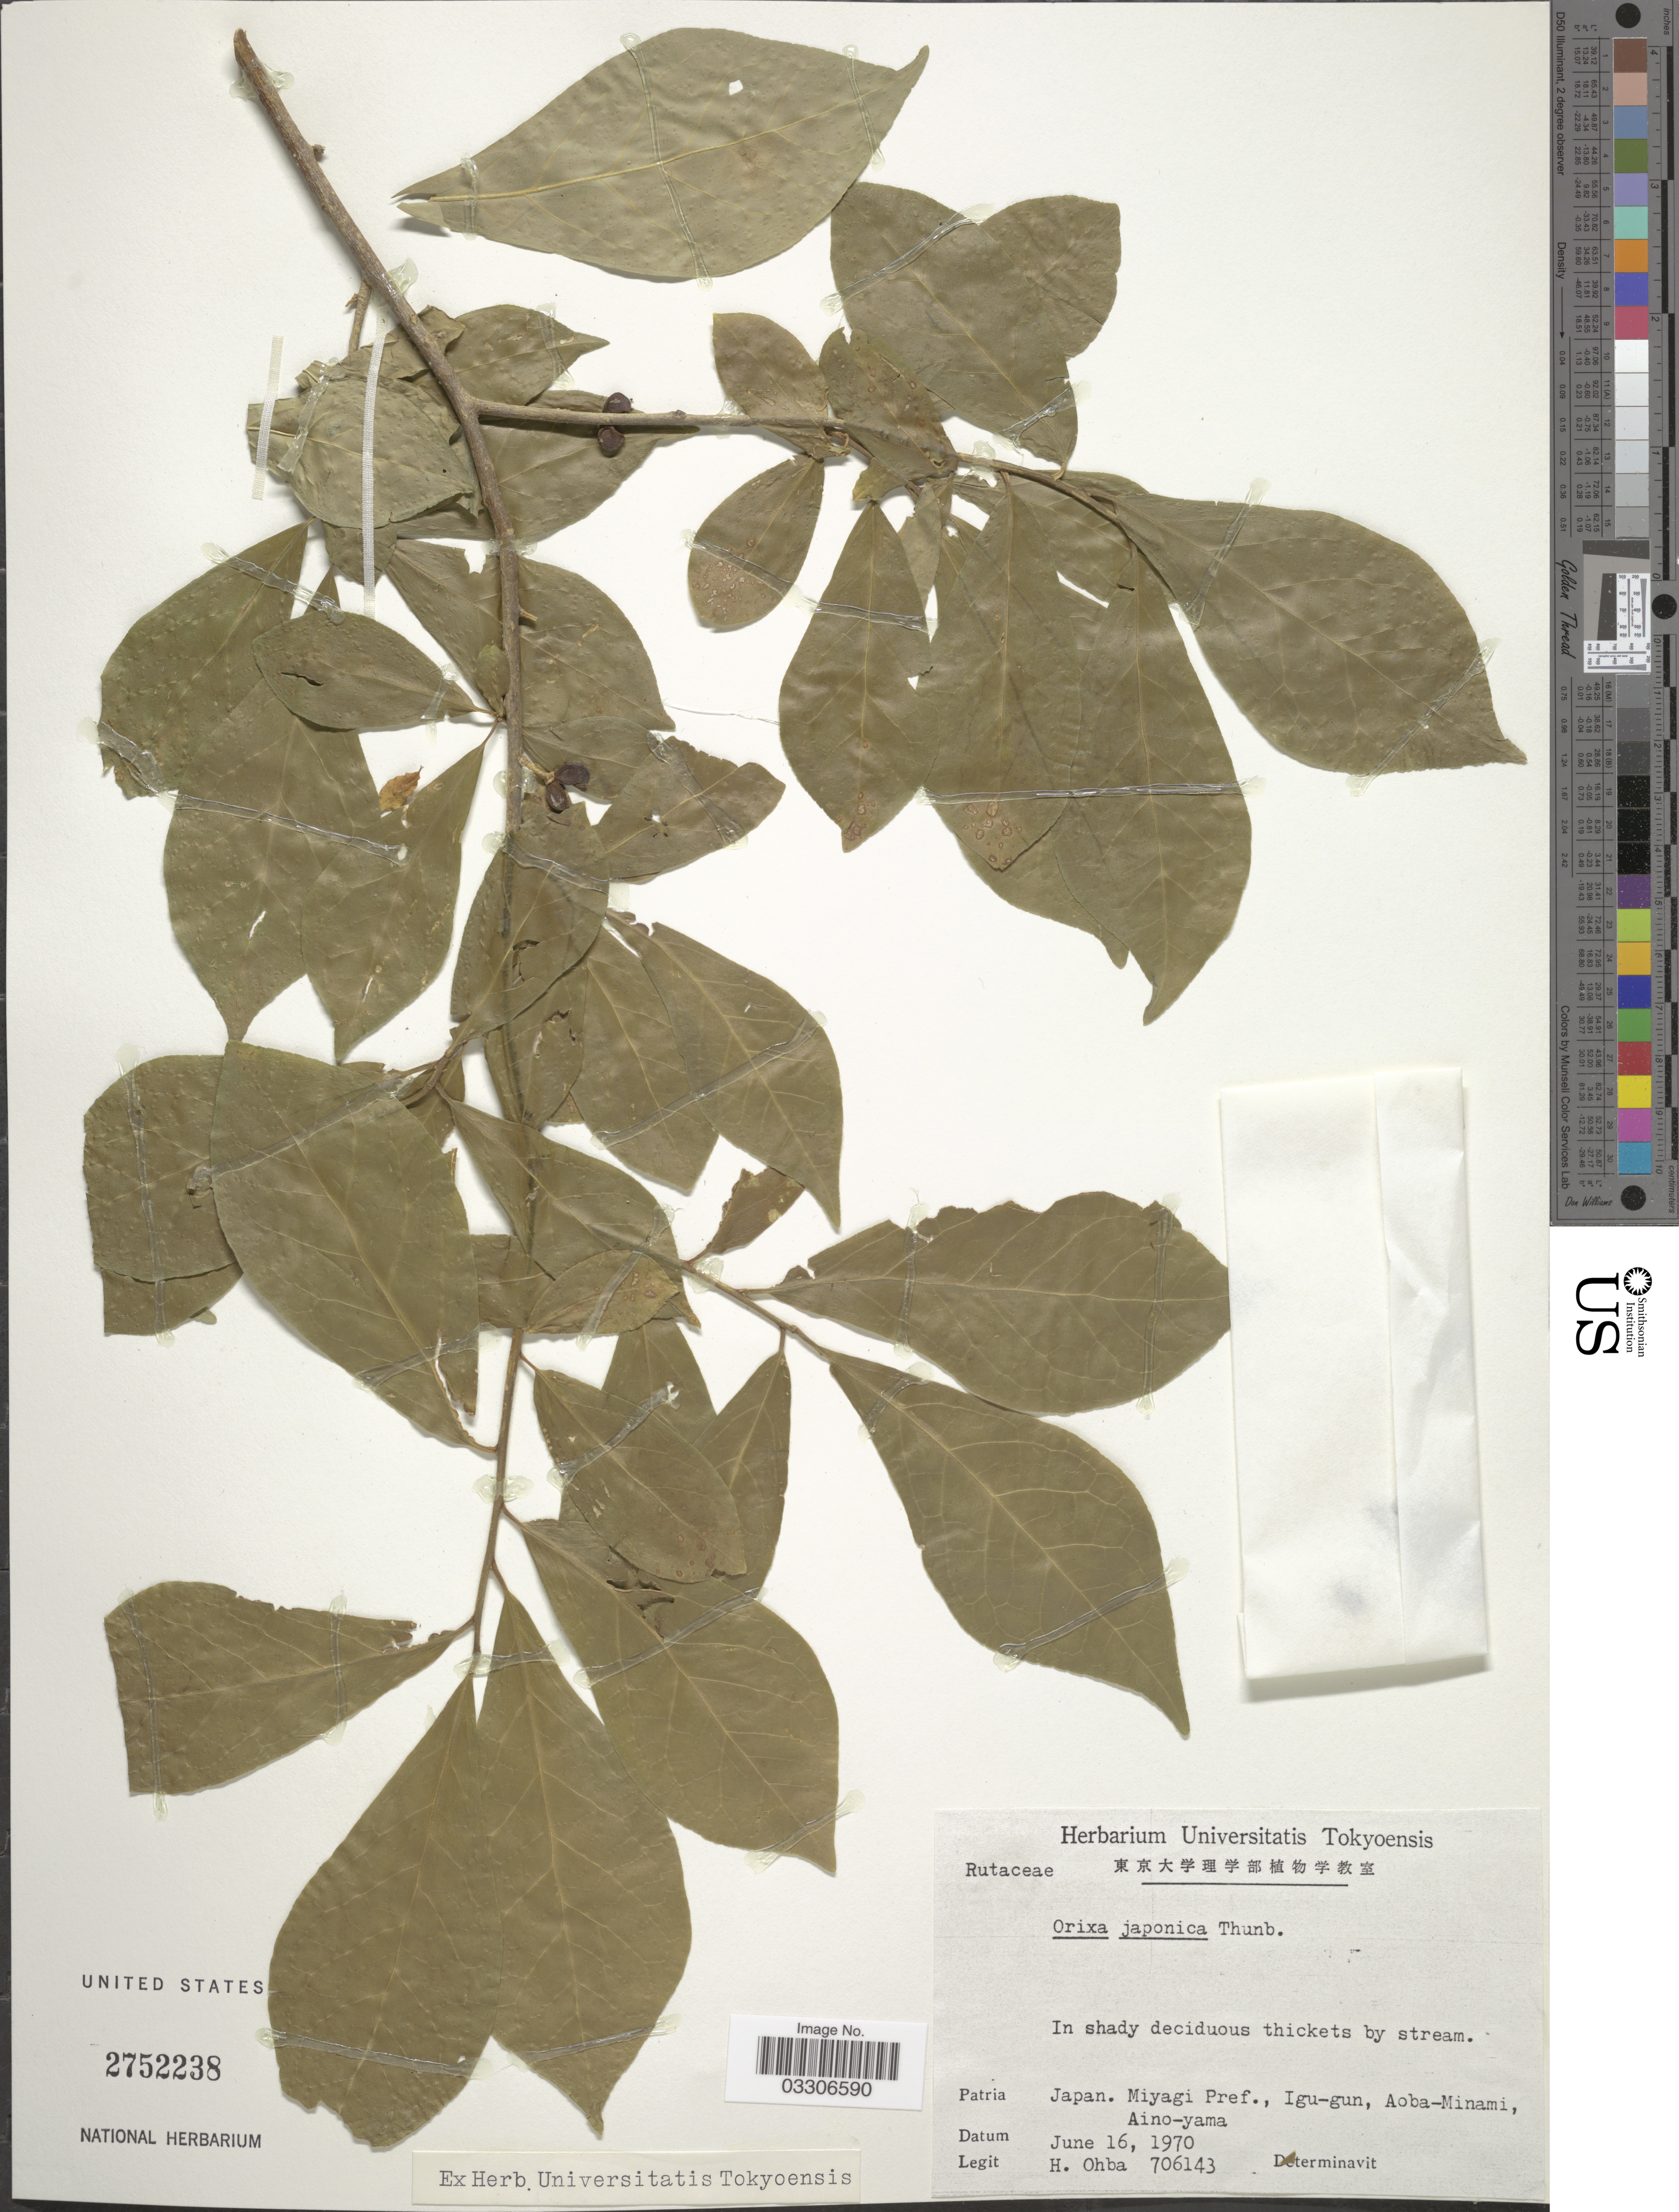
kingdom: Plantae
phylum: Tracheophyta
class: Magnoliopsida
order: Sapindales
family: Rutaceae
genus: Orixa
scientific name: Orixa japonica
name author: Thunb.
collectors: H. Ohba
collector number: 706143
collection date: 1970-06-16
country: Japan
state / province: Miyagi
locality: Miyagi Pref., Igu-gun, Aoba-Minami, Aino-yama.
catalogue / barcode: US 2752238